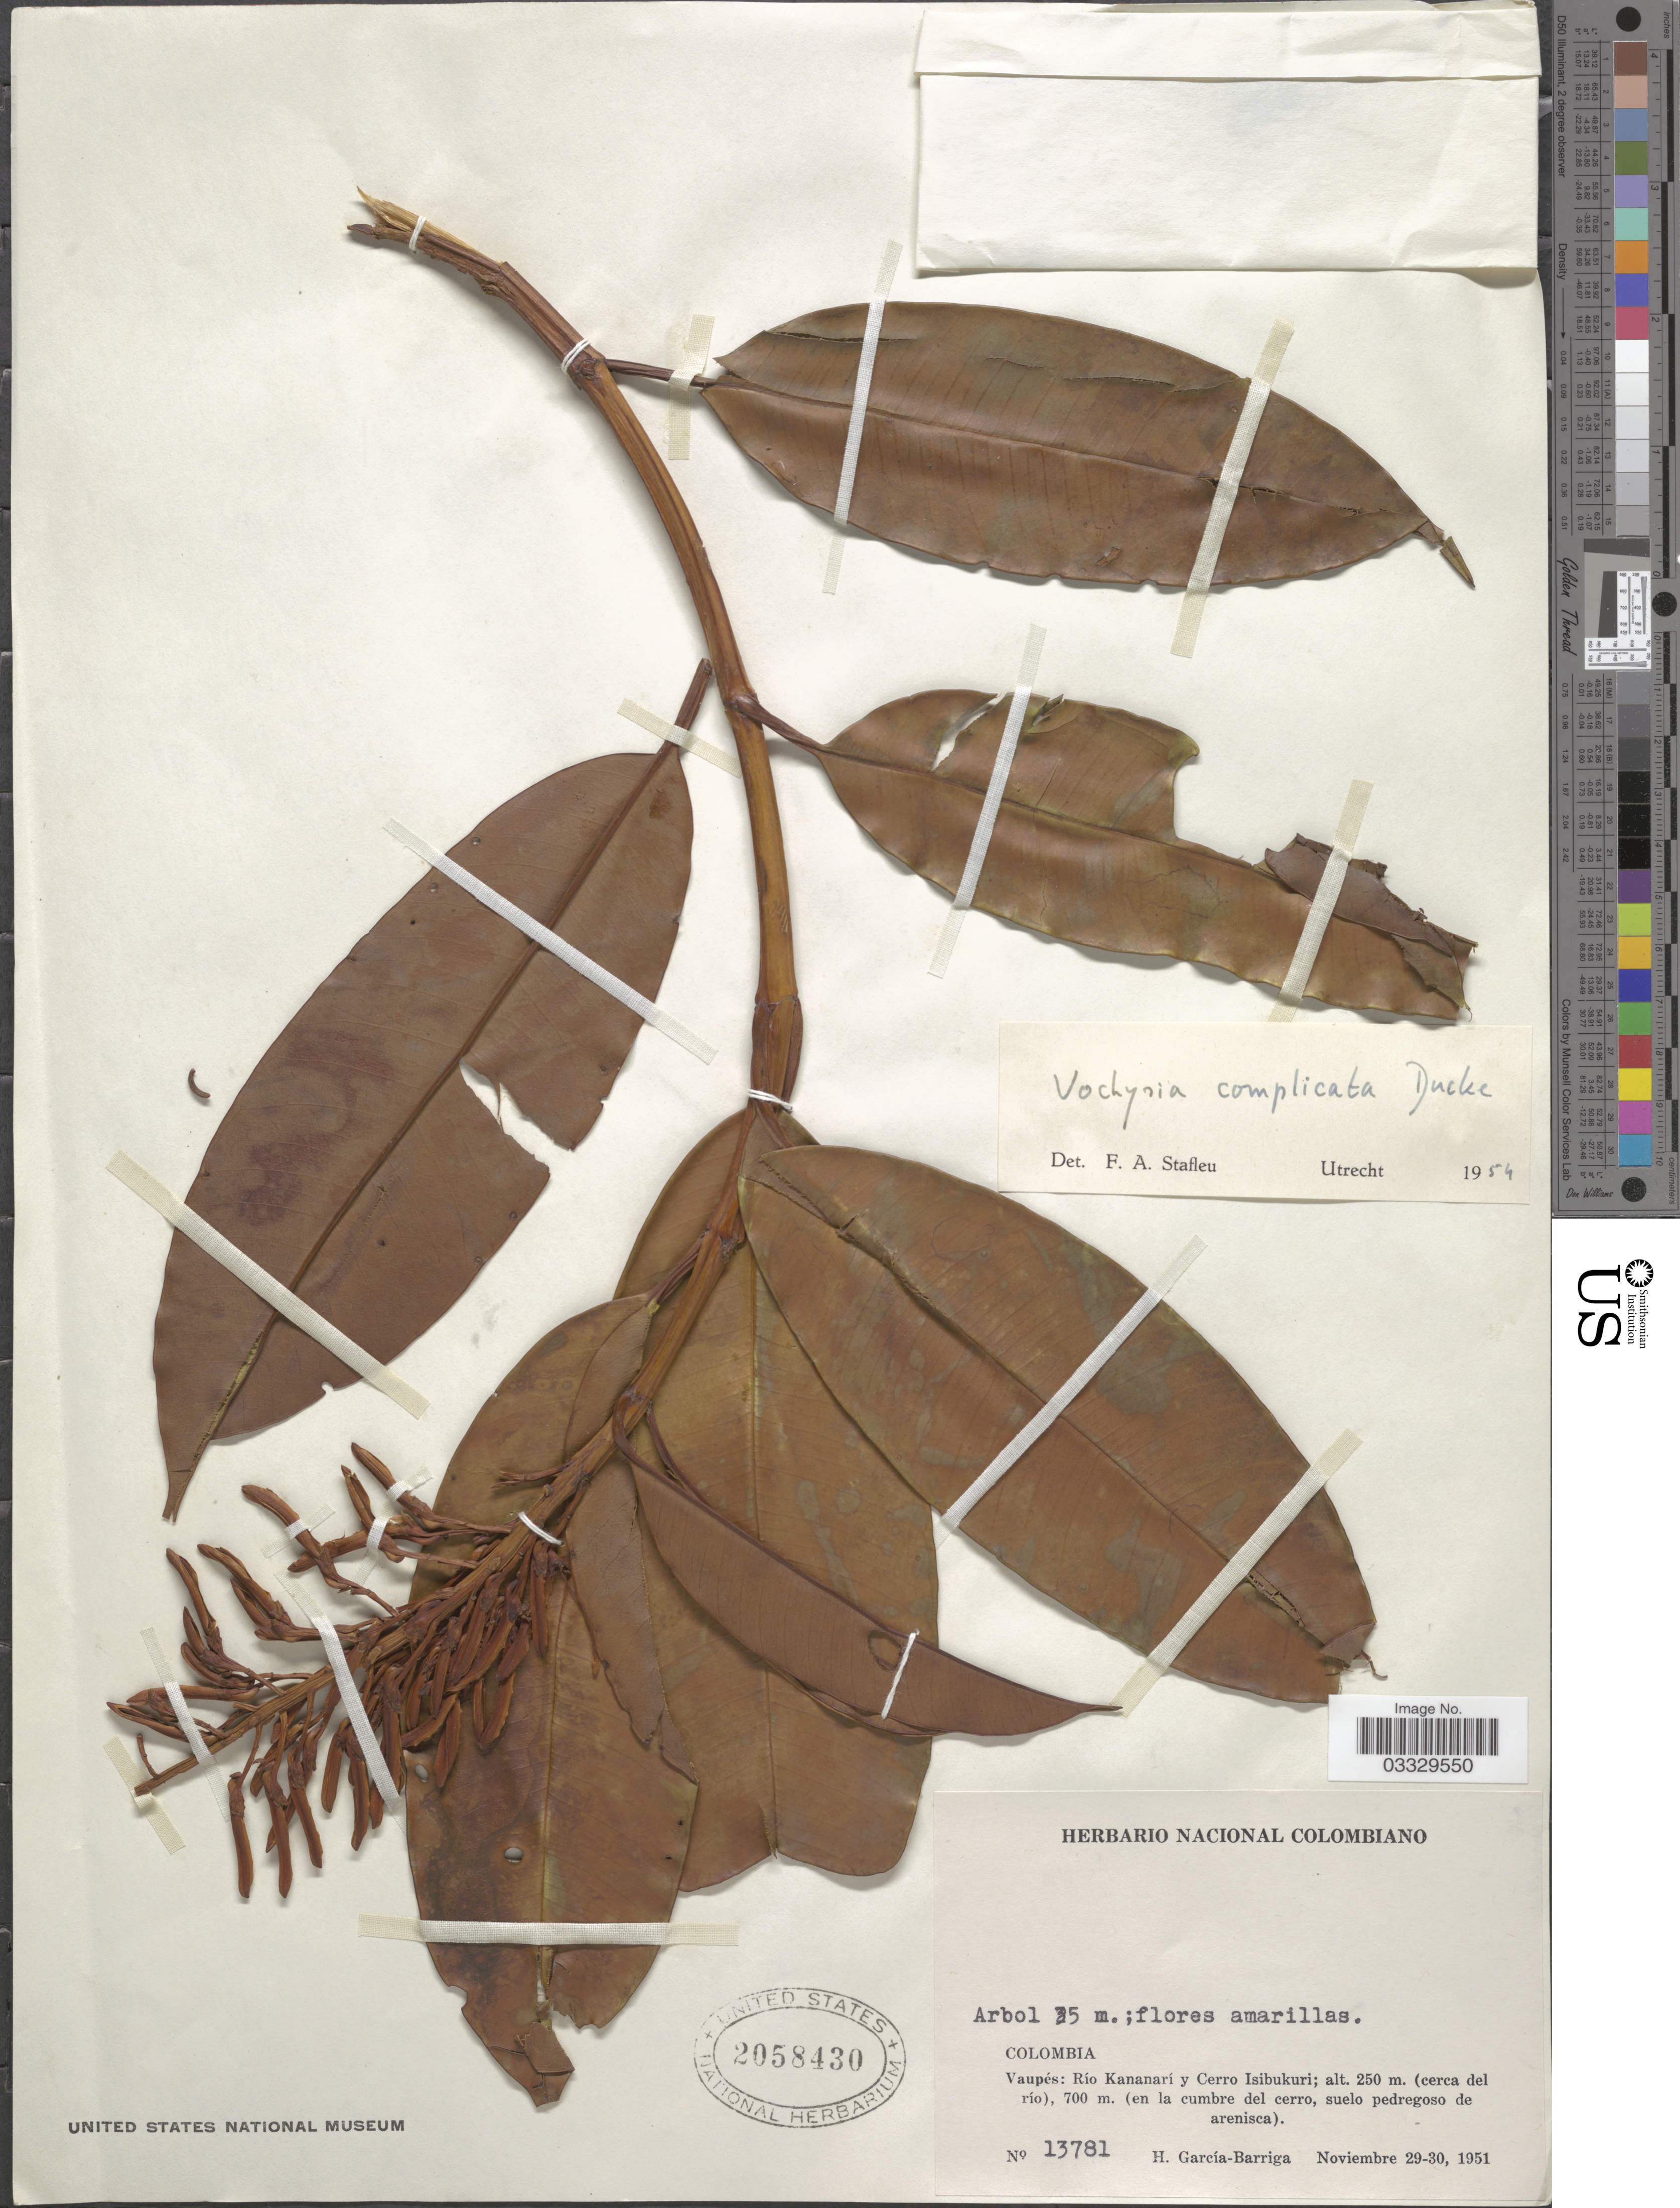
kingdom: Plantae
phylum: Tracheophyta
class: Magnoliopsida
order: Myrtales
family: Vochysiaceae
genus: Vochysia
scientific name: Vochysia complicata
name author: Ducke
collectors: H. García Barriga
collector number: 13781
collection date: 1951-11-29/1951-11-30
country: Colombia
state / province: Vaupés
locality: Río Kananarí y Cerro Isibukuri; (cerca del río), (en la cumbre del cerro, suelo pedregoso de arenisca).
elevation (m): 250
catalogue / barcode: US 2058430